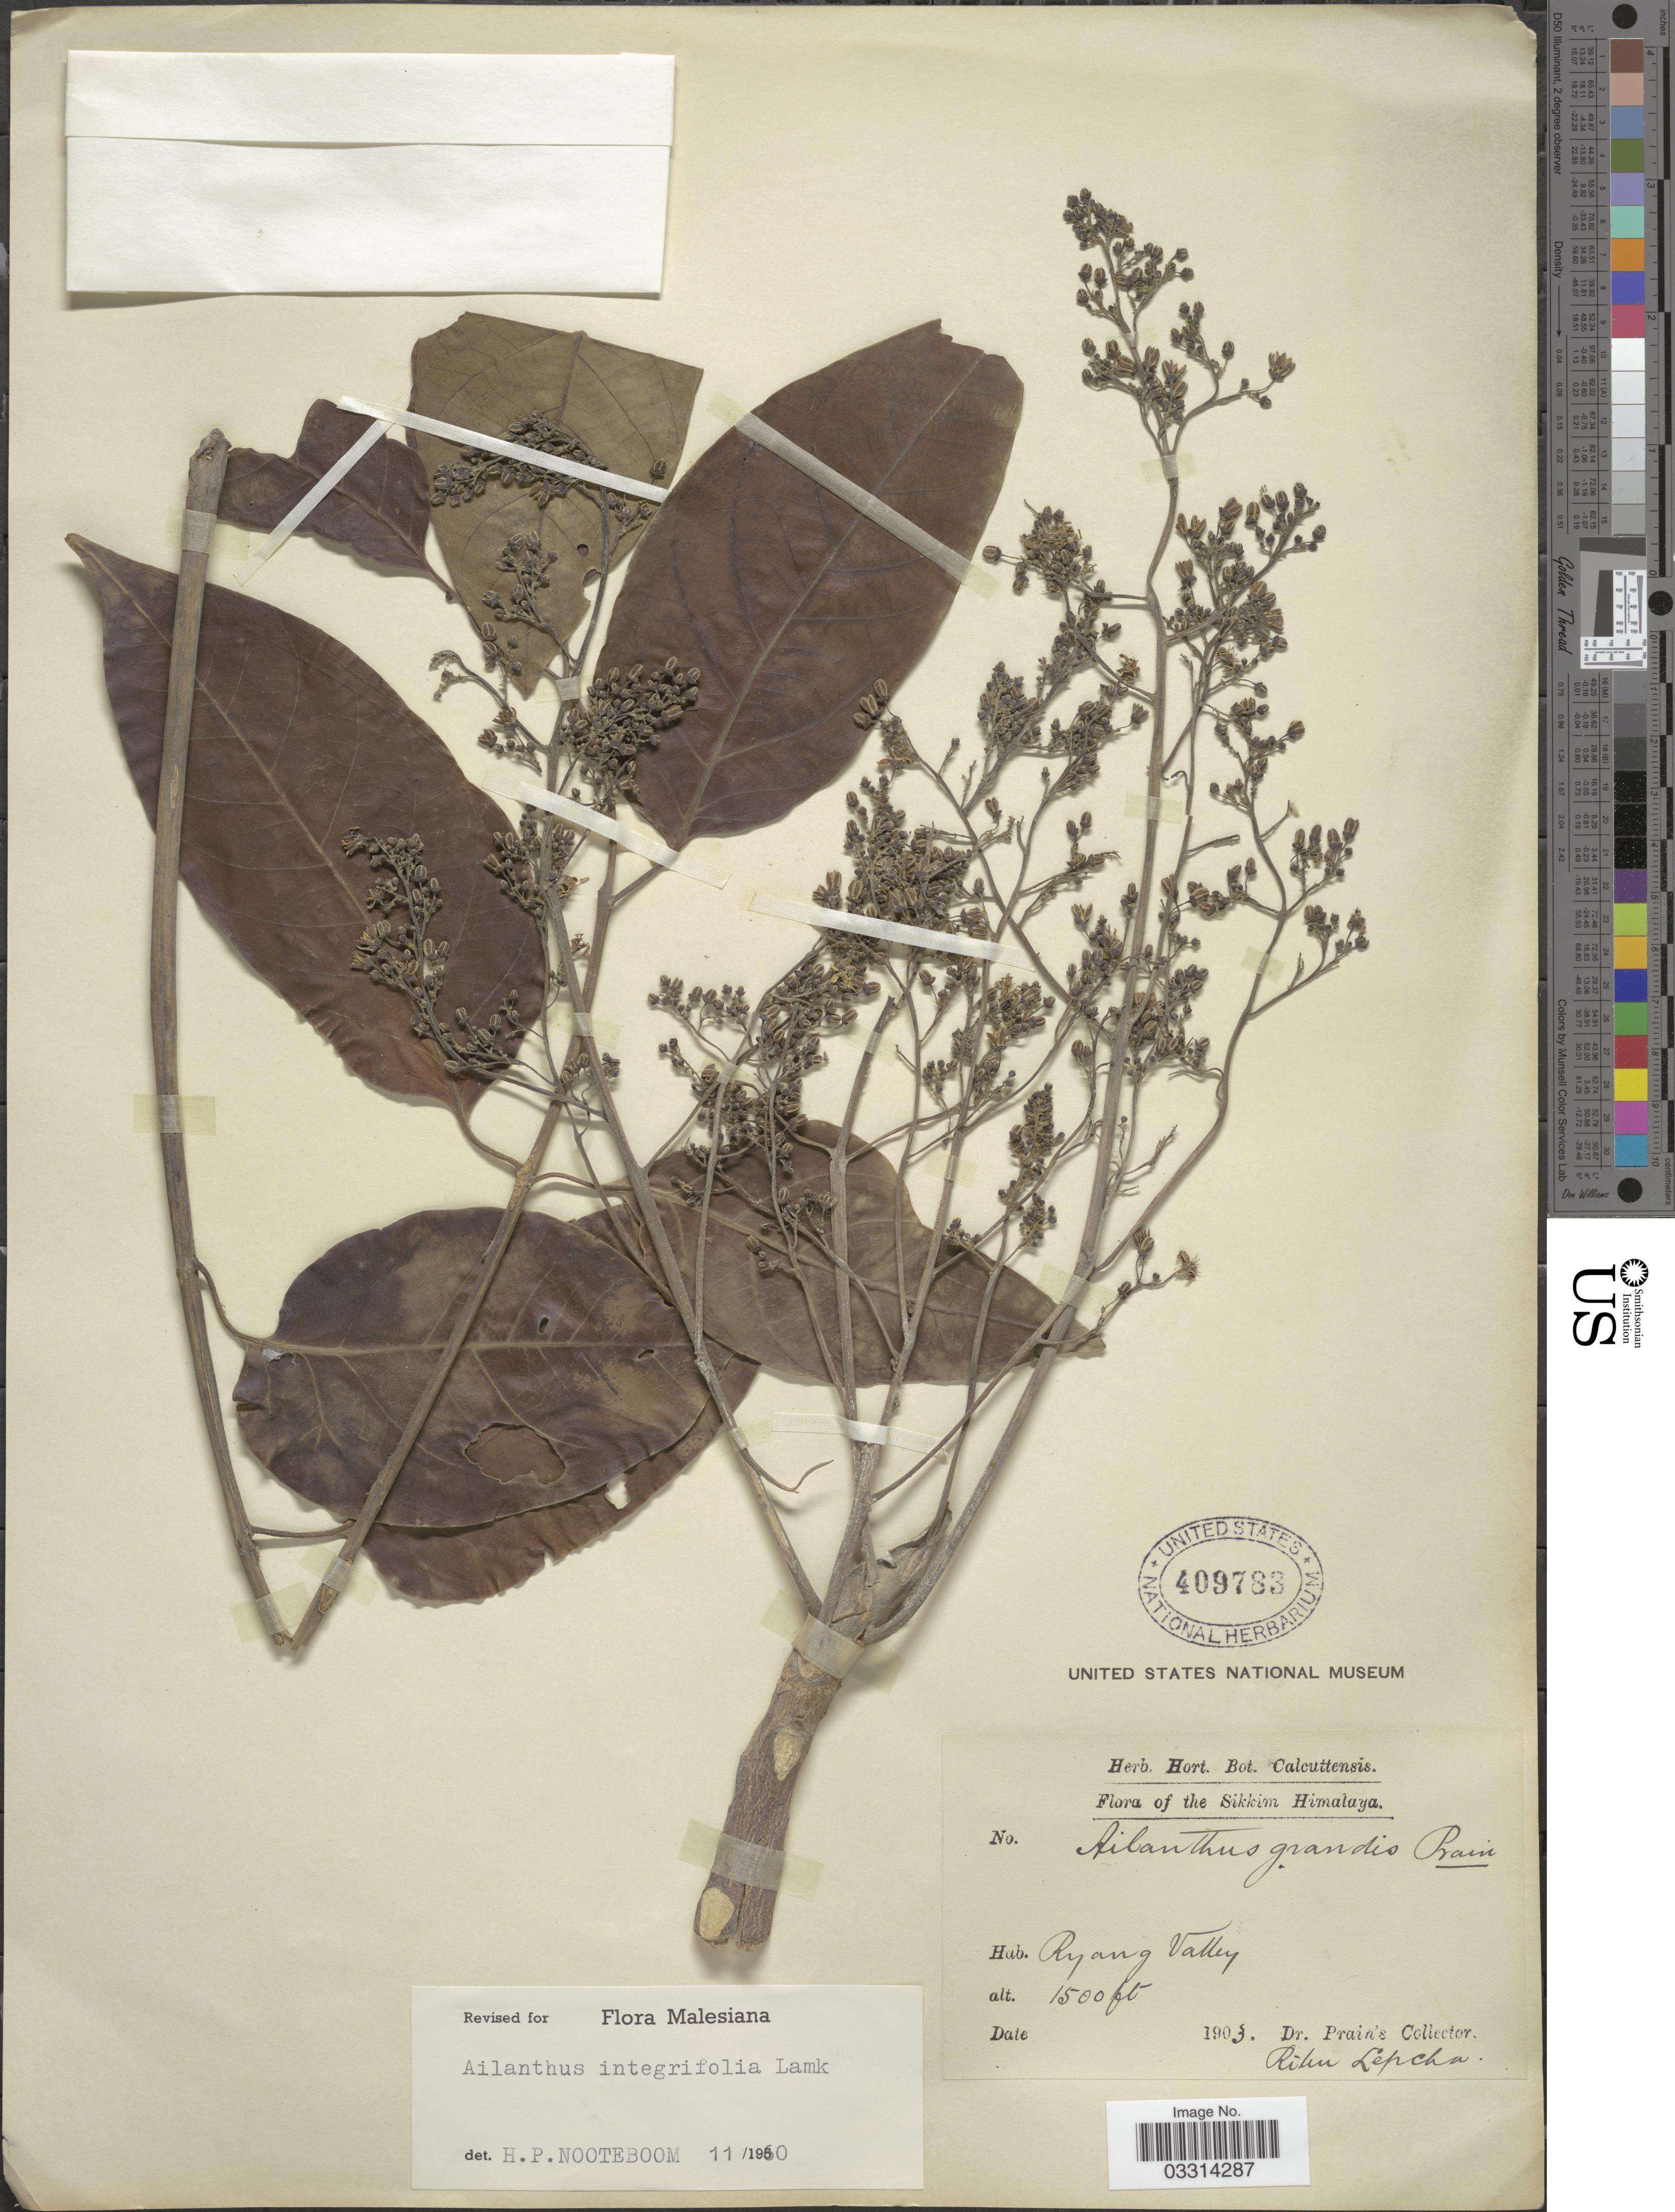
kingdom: Plantae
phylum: Tracheophyta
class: Magnoliopsida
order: Sapindales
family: Simaroubaceae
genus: Ailanthus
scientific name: Ailanthus integrifolia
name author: Lam.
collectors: Dr. Prain's collector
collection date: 1903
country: India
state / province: Sikkim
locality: Sikkim Himalaya. Ryang Valley.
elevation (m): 457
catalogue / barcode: US 409783